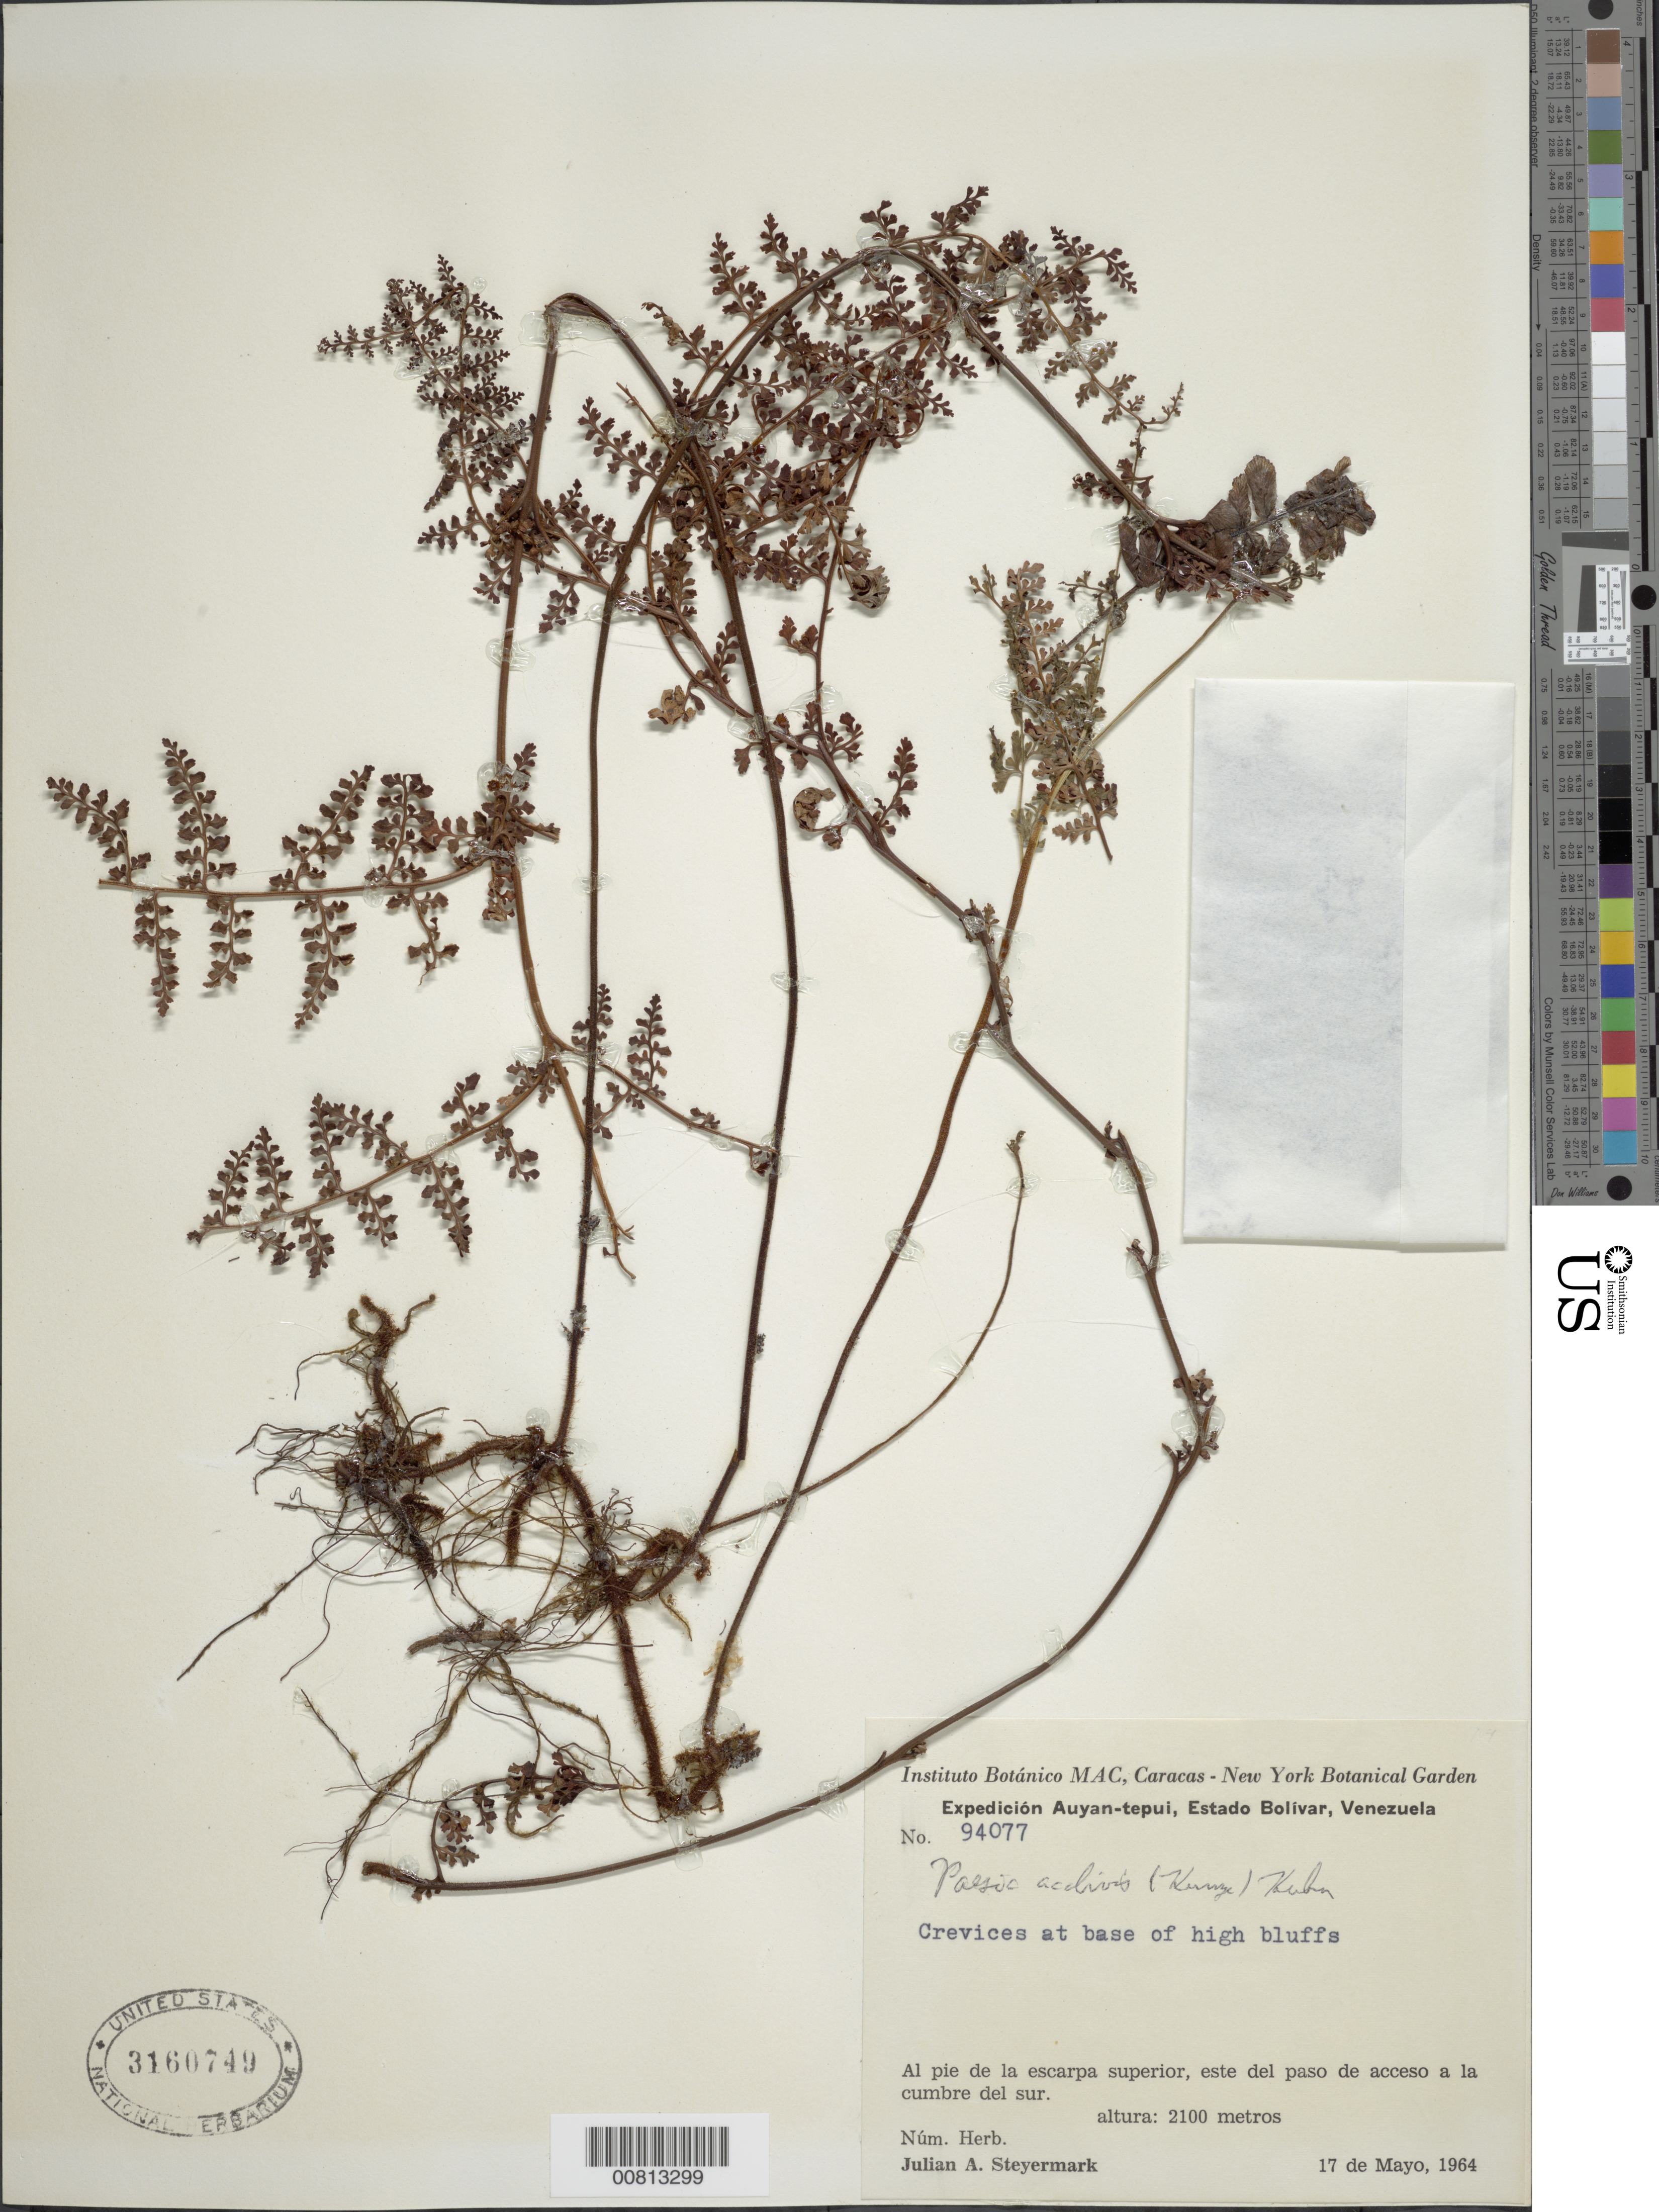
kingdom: Plantae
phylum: Tracheophyta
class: Polypodiopsida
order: Polypodiales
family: Dennstaedtiaceae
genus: Paesia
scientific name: Paesia glandulosa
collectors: J. Steyermark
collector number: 94077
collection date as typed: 17-May-64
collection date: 1964-05-17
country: Venezuela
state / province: Bolívar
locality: Auyan-tepuí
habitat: Crevices at base of high bluffs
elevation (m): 2100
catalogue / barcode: US 3160749